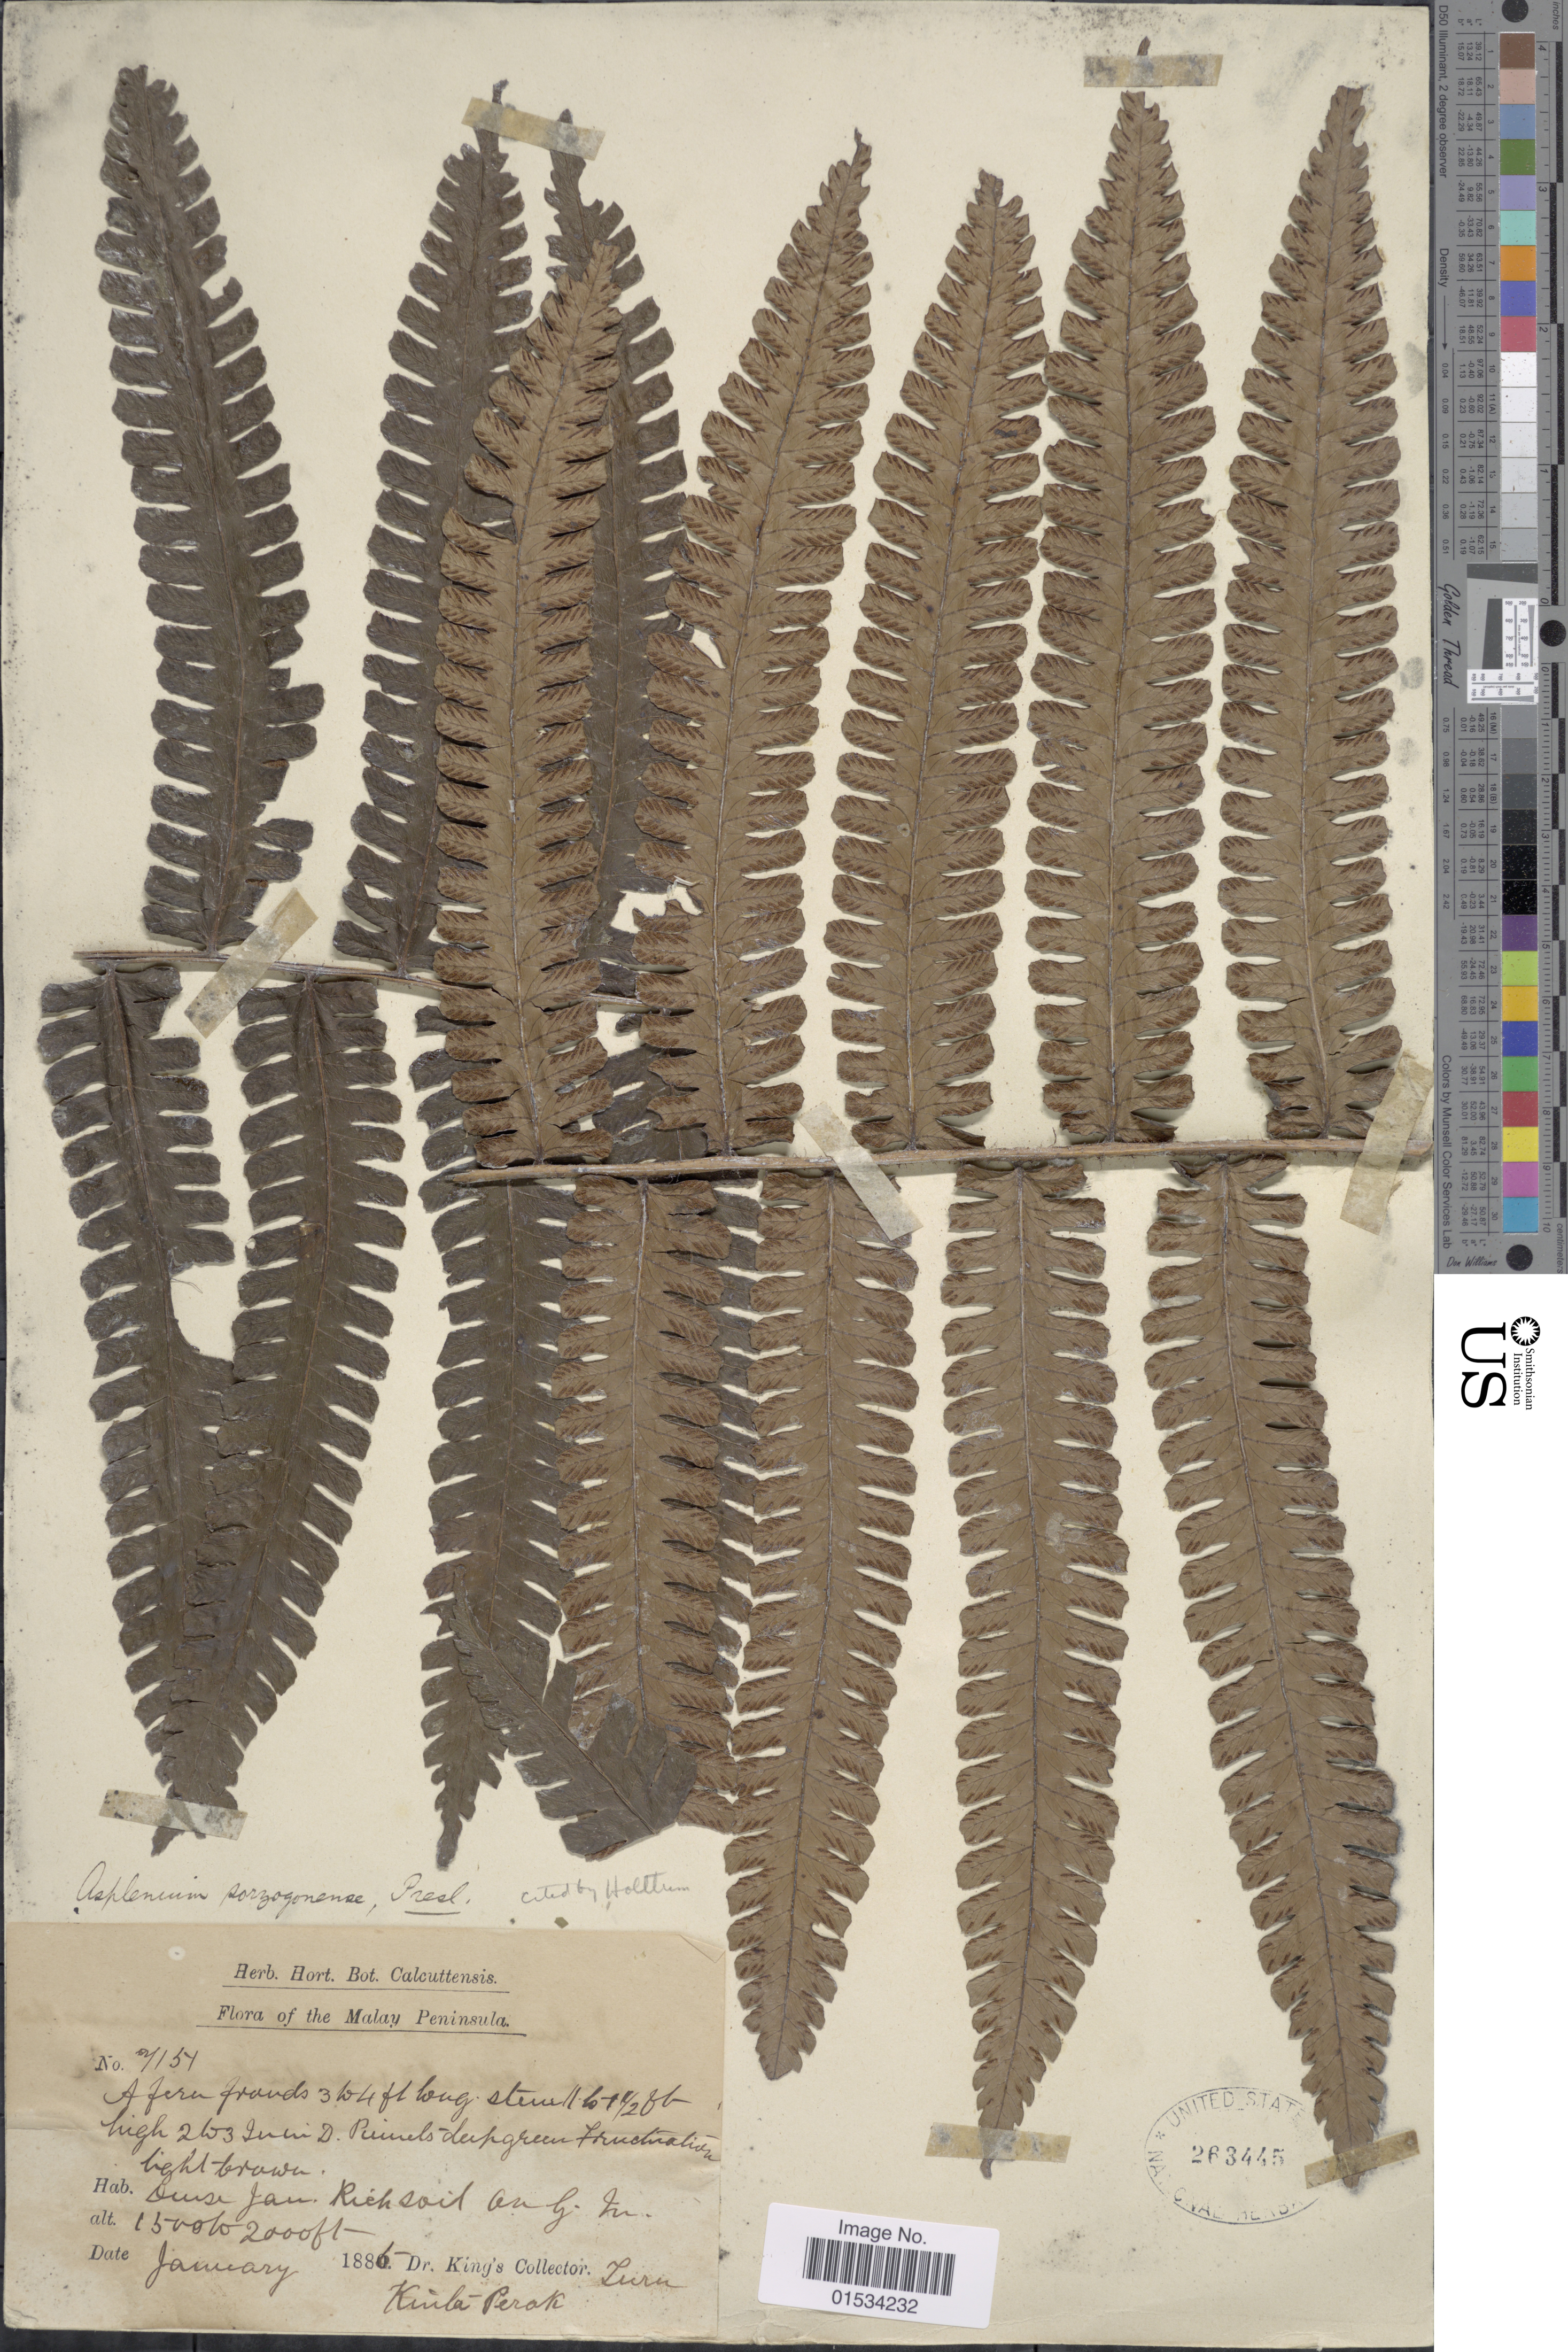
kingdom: Plantae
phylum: Tracheophyta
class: Polypodiopsida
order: Polypodiales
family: Athyriaceae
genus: Diplazium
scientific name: Diplazium sorzogonense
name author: (C. Presl) C. Presl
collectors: G. King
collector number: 7151*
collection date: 1886-01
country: Malaysia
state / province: Perak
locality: Kinla-Perak, Zurn [interpreted]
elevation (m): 457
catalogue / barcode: US 263445